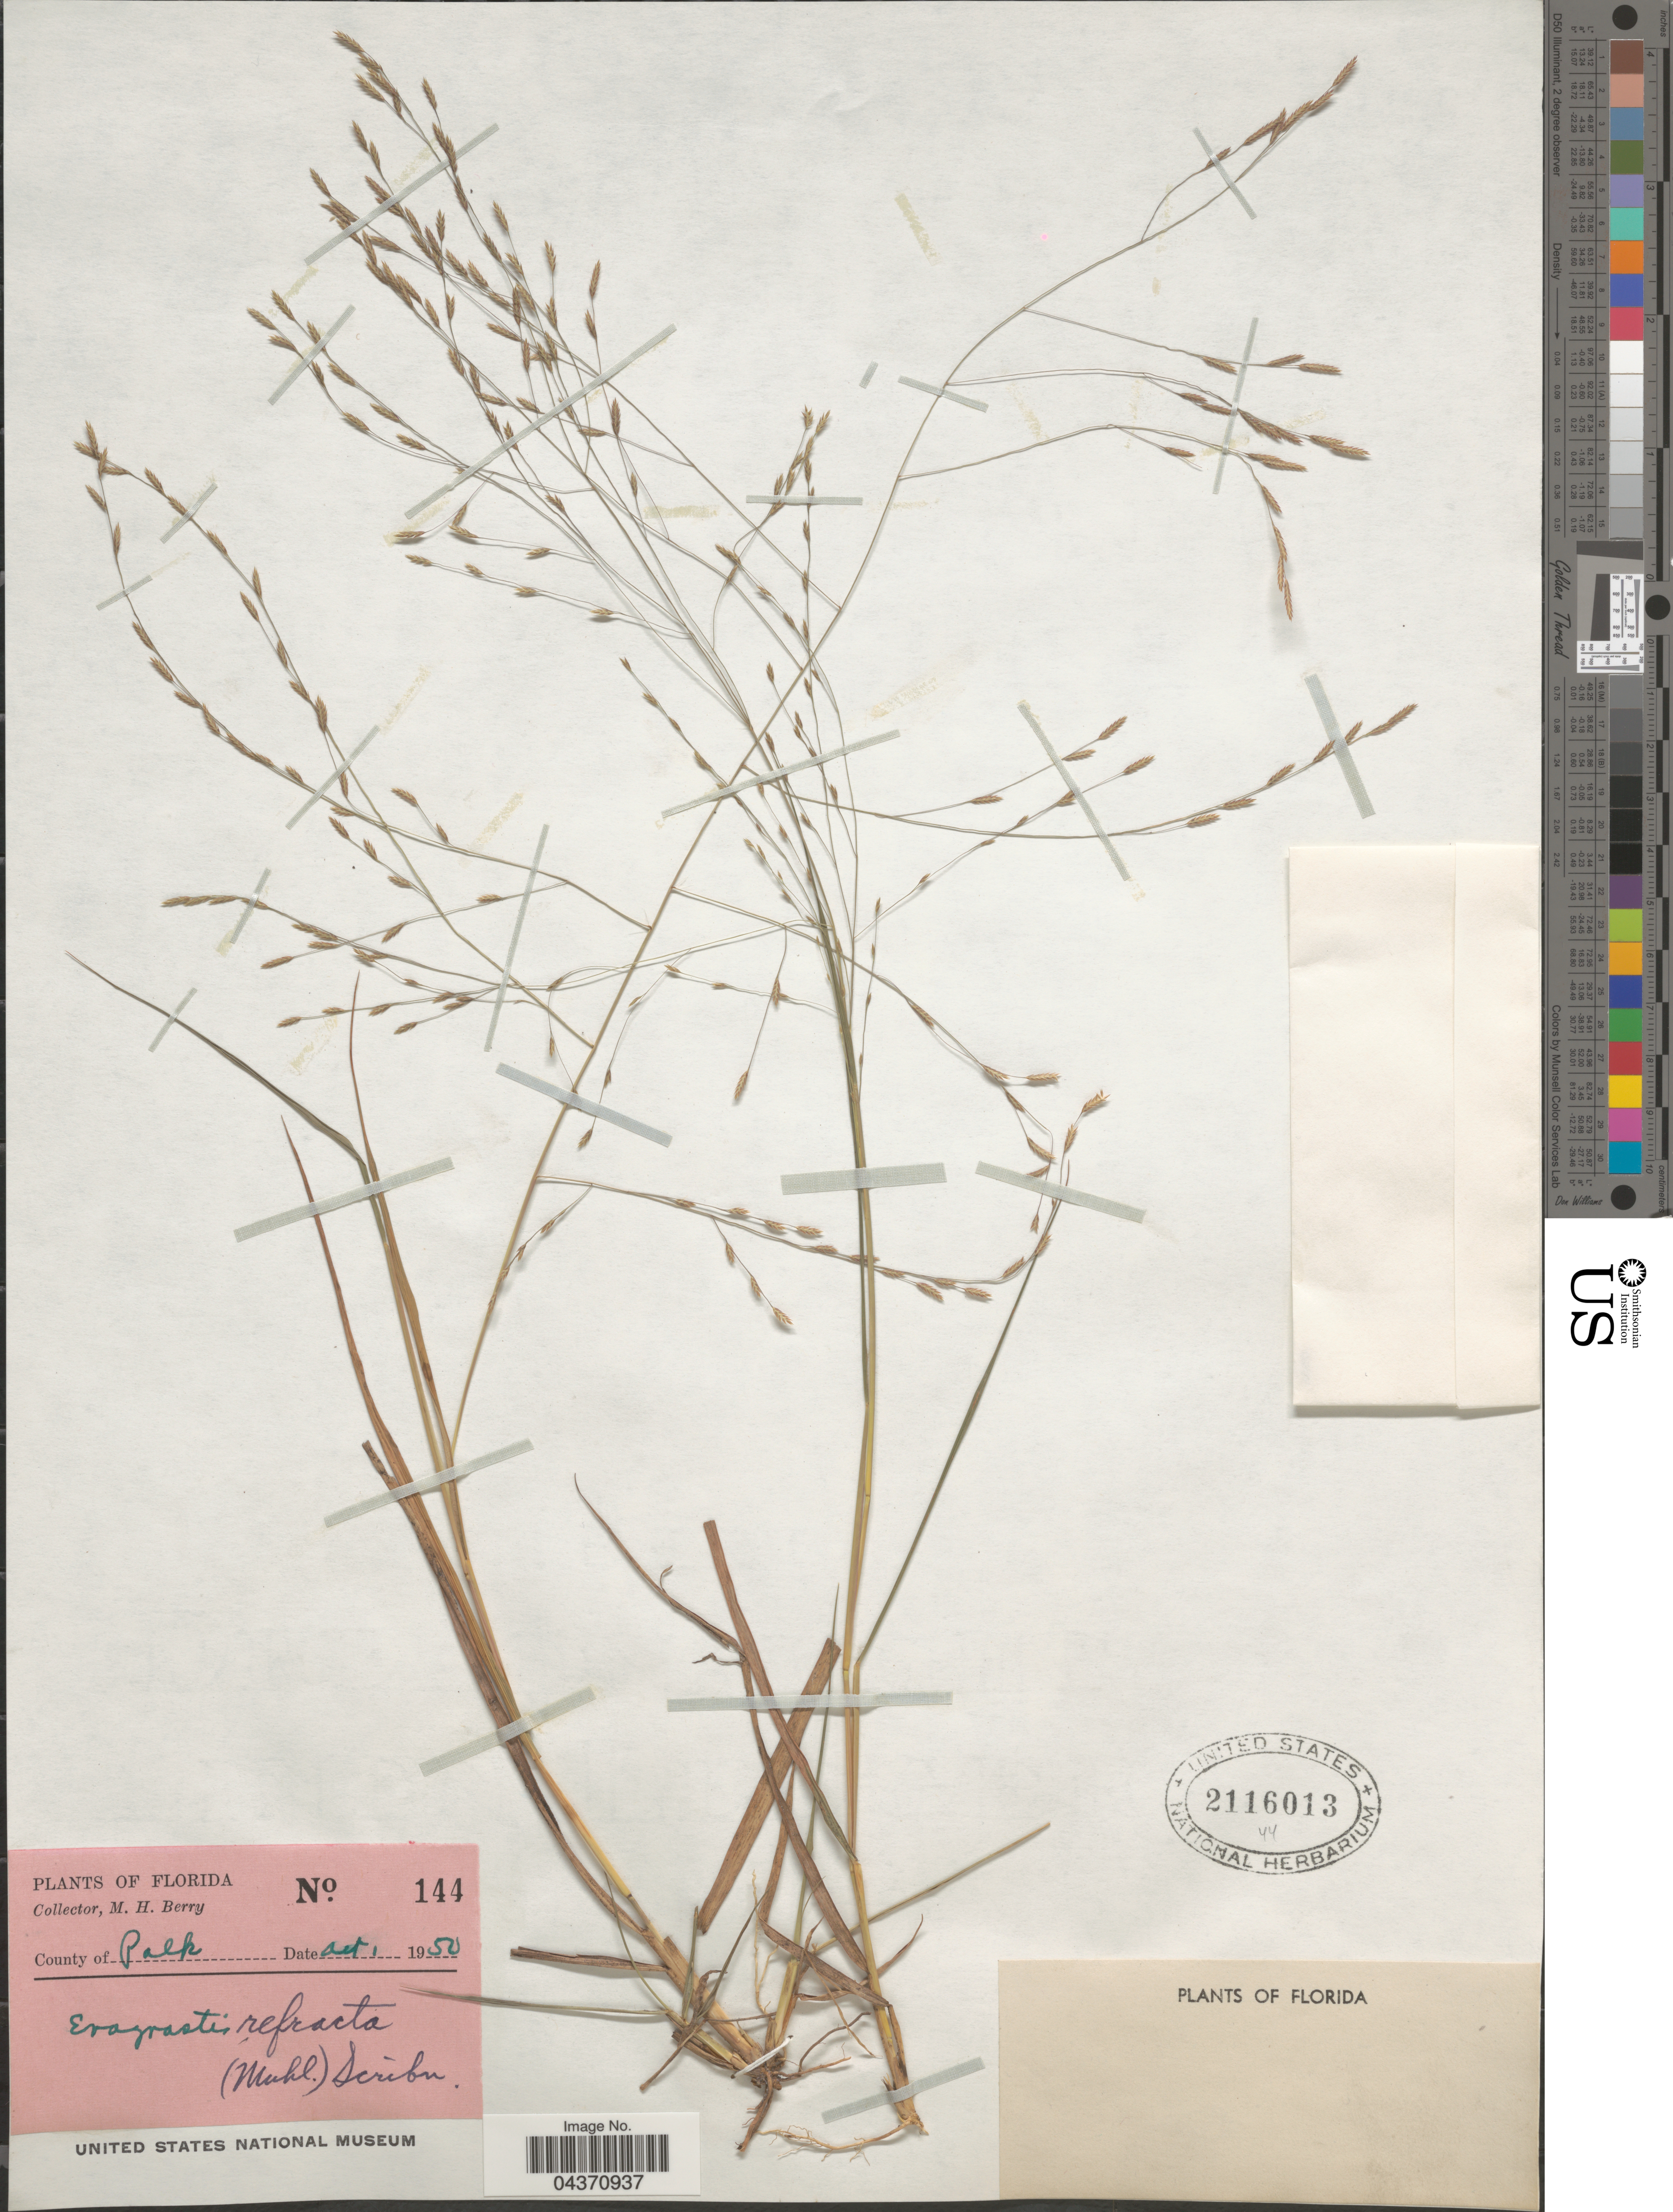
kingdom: Plantae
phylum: Tracheophyta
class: Liliopsida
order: Poales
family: Poaceae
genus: Eragrostis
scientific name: Eragrostis refracta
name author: (Muhl.) Scribn.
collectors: M. Berry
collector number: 144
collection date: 1950-10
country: United States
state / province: Florida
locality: County of Polk.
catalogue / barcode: US 2116013